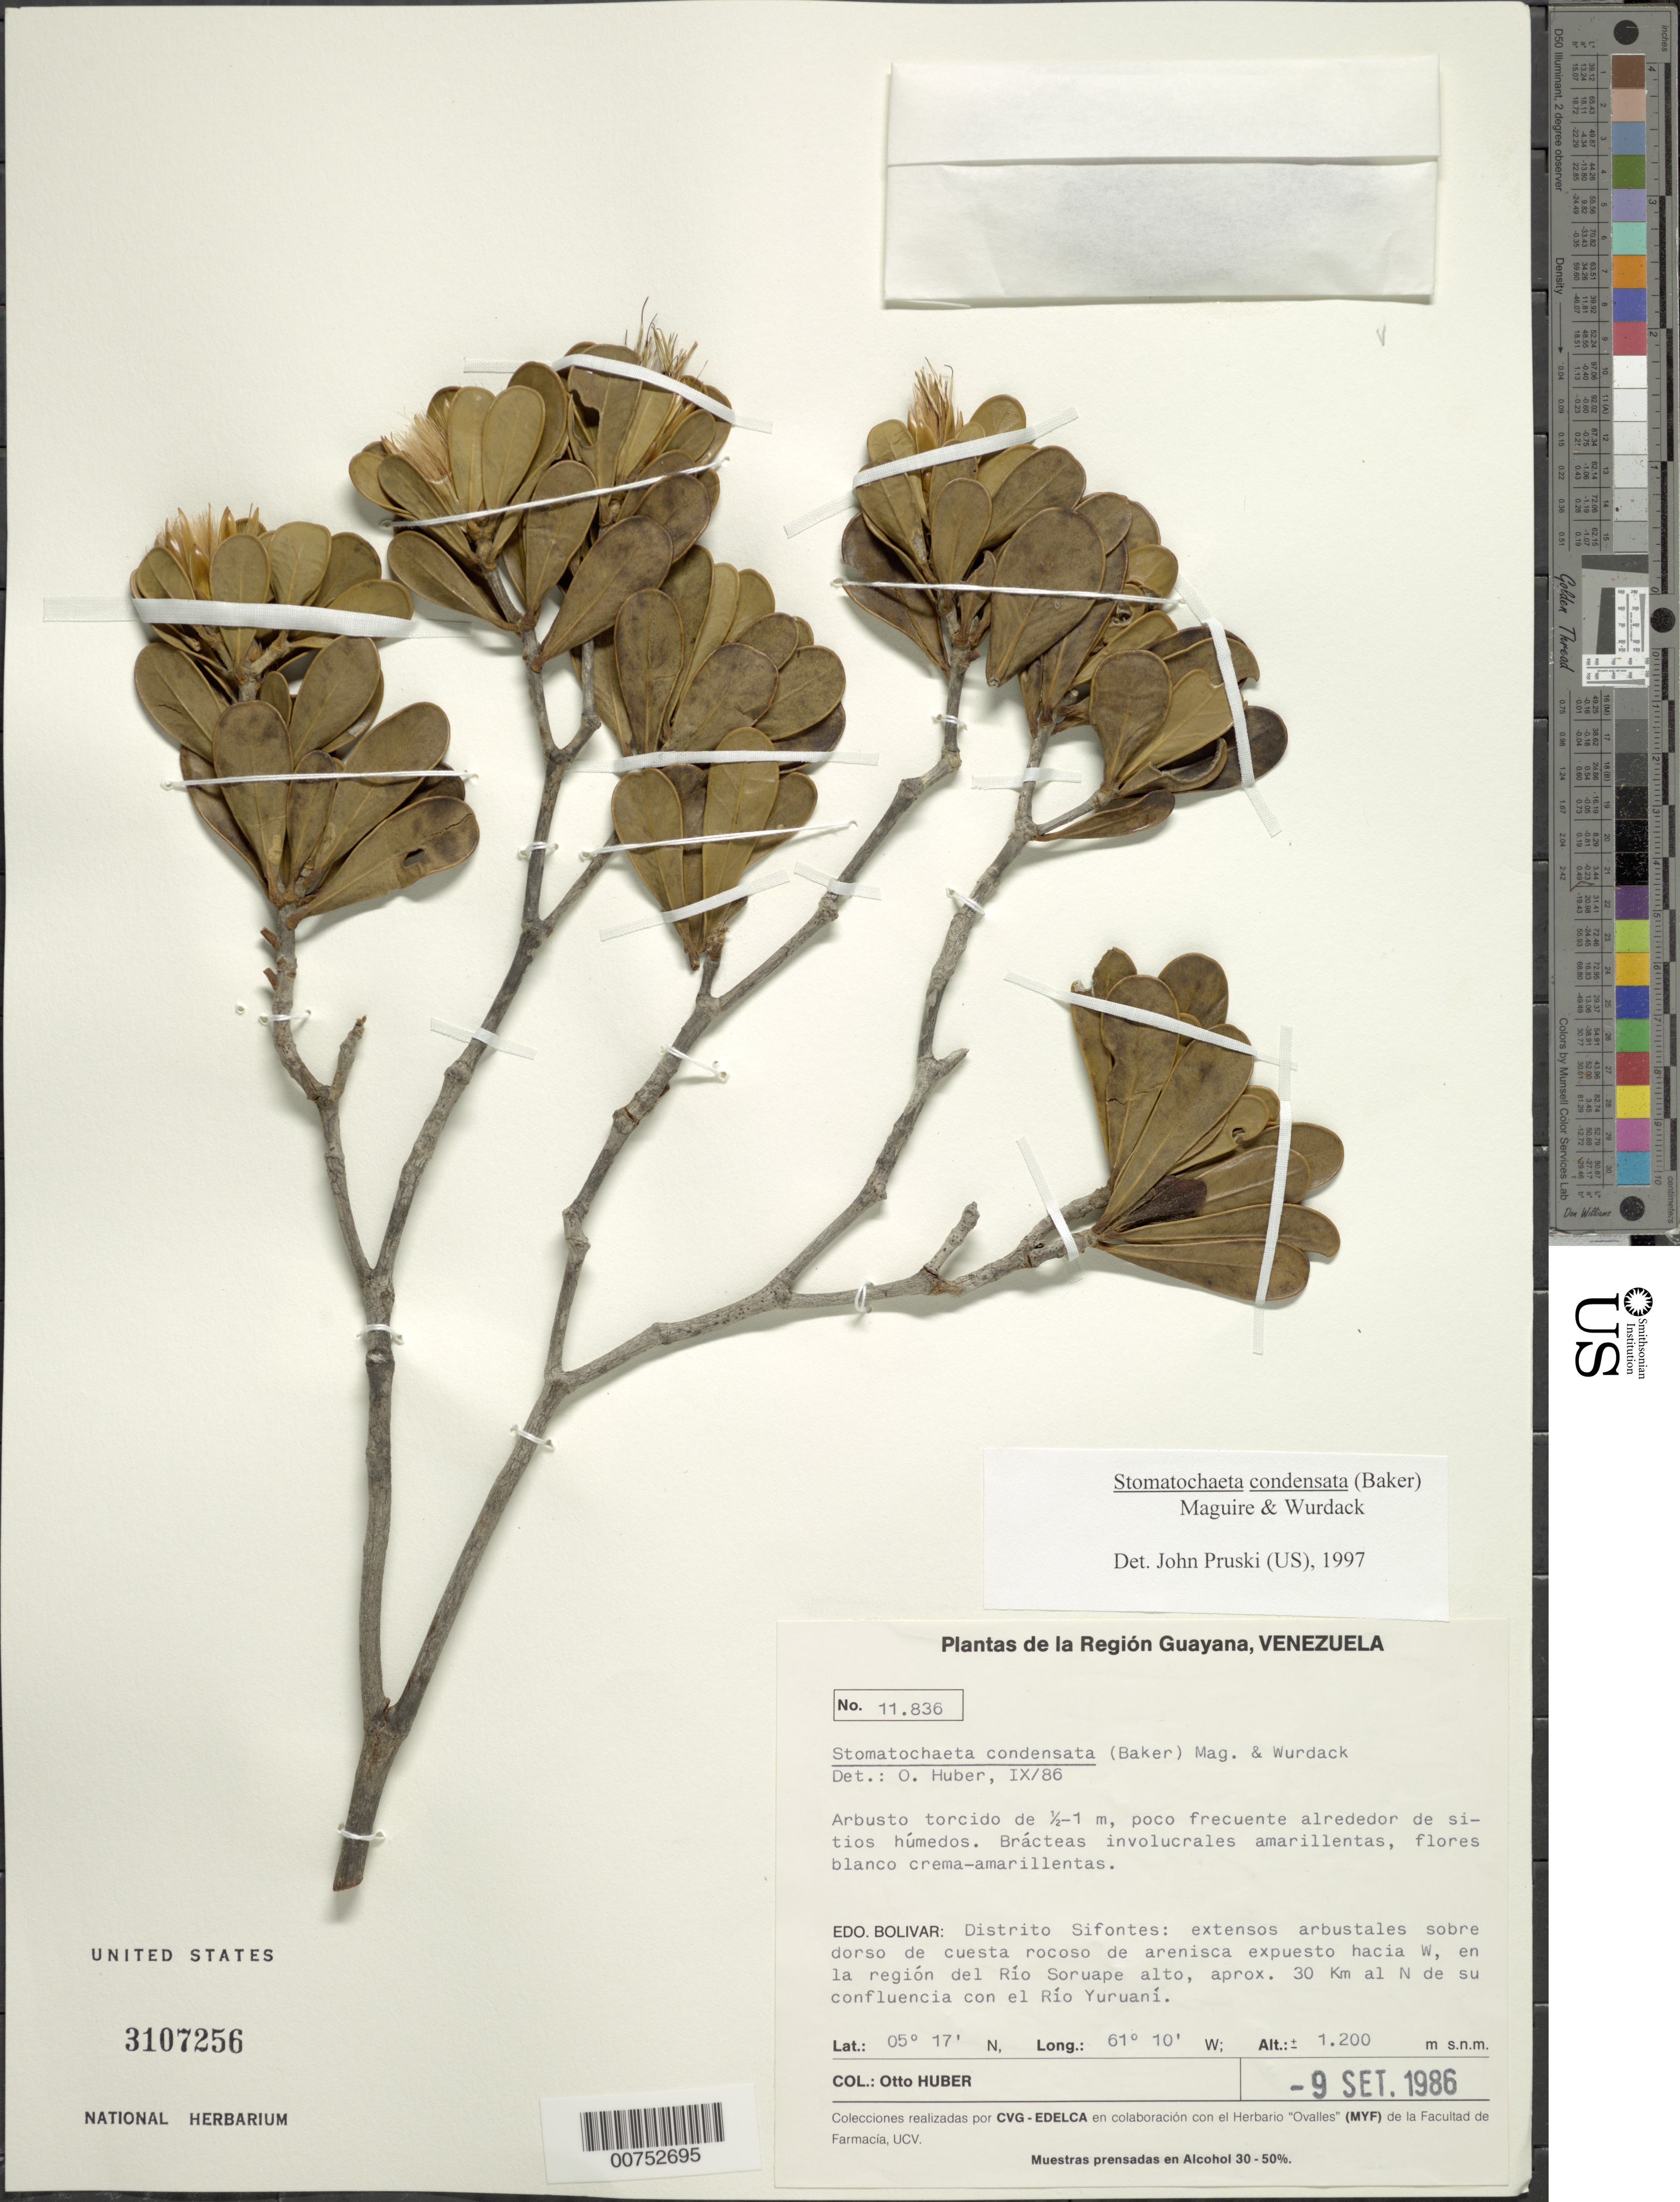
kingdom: Plantae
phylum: Tracheophyta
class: Magnoliopsida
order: Asterales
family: Asteraceae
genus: Stomatochaeta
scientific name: Stomatochaeta condensata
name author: (Baker) Maguire & Wurdack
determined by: Pruski, J. F.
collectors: O. Huber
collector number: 11836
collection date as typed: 9-Sep-86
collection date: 1986-09-09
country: Venezuela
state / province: Bolívar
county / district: Sifontes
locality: Río Soruape alto region, W en la región, aprox. 30 km al N de su confluencia con el Río Yuruaní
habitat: Cuesta rocosa de arenisca expuesta; alrededor de sitios húmedos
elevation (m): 1200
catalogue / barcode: US 3107256